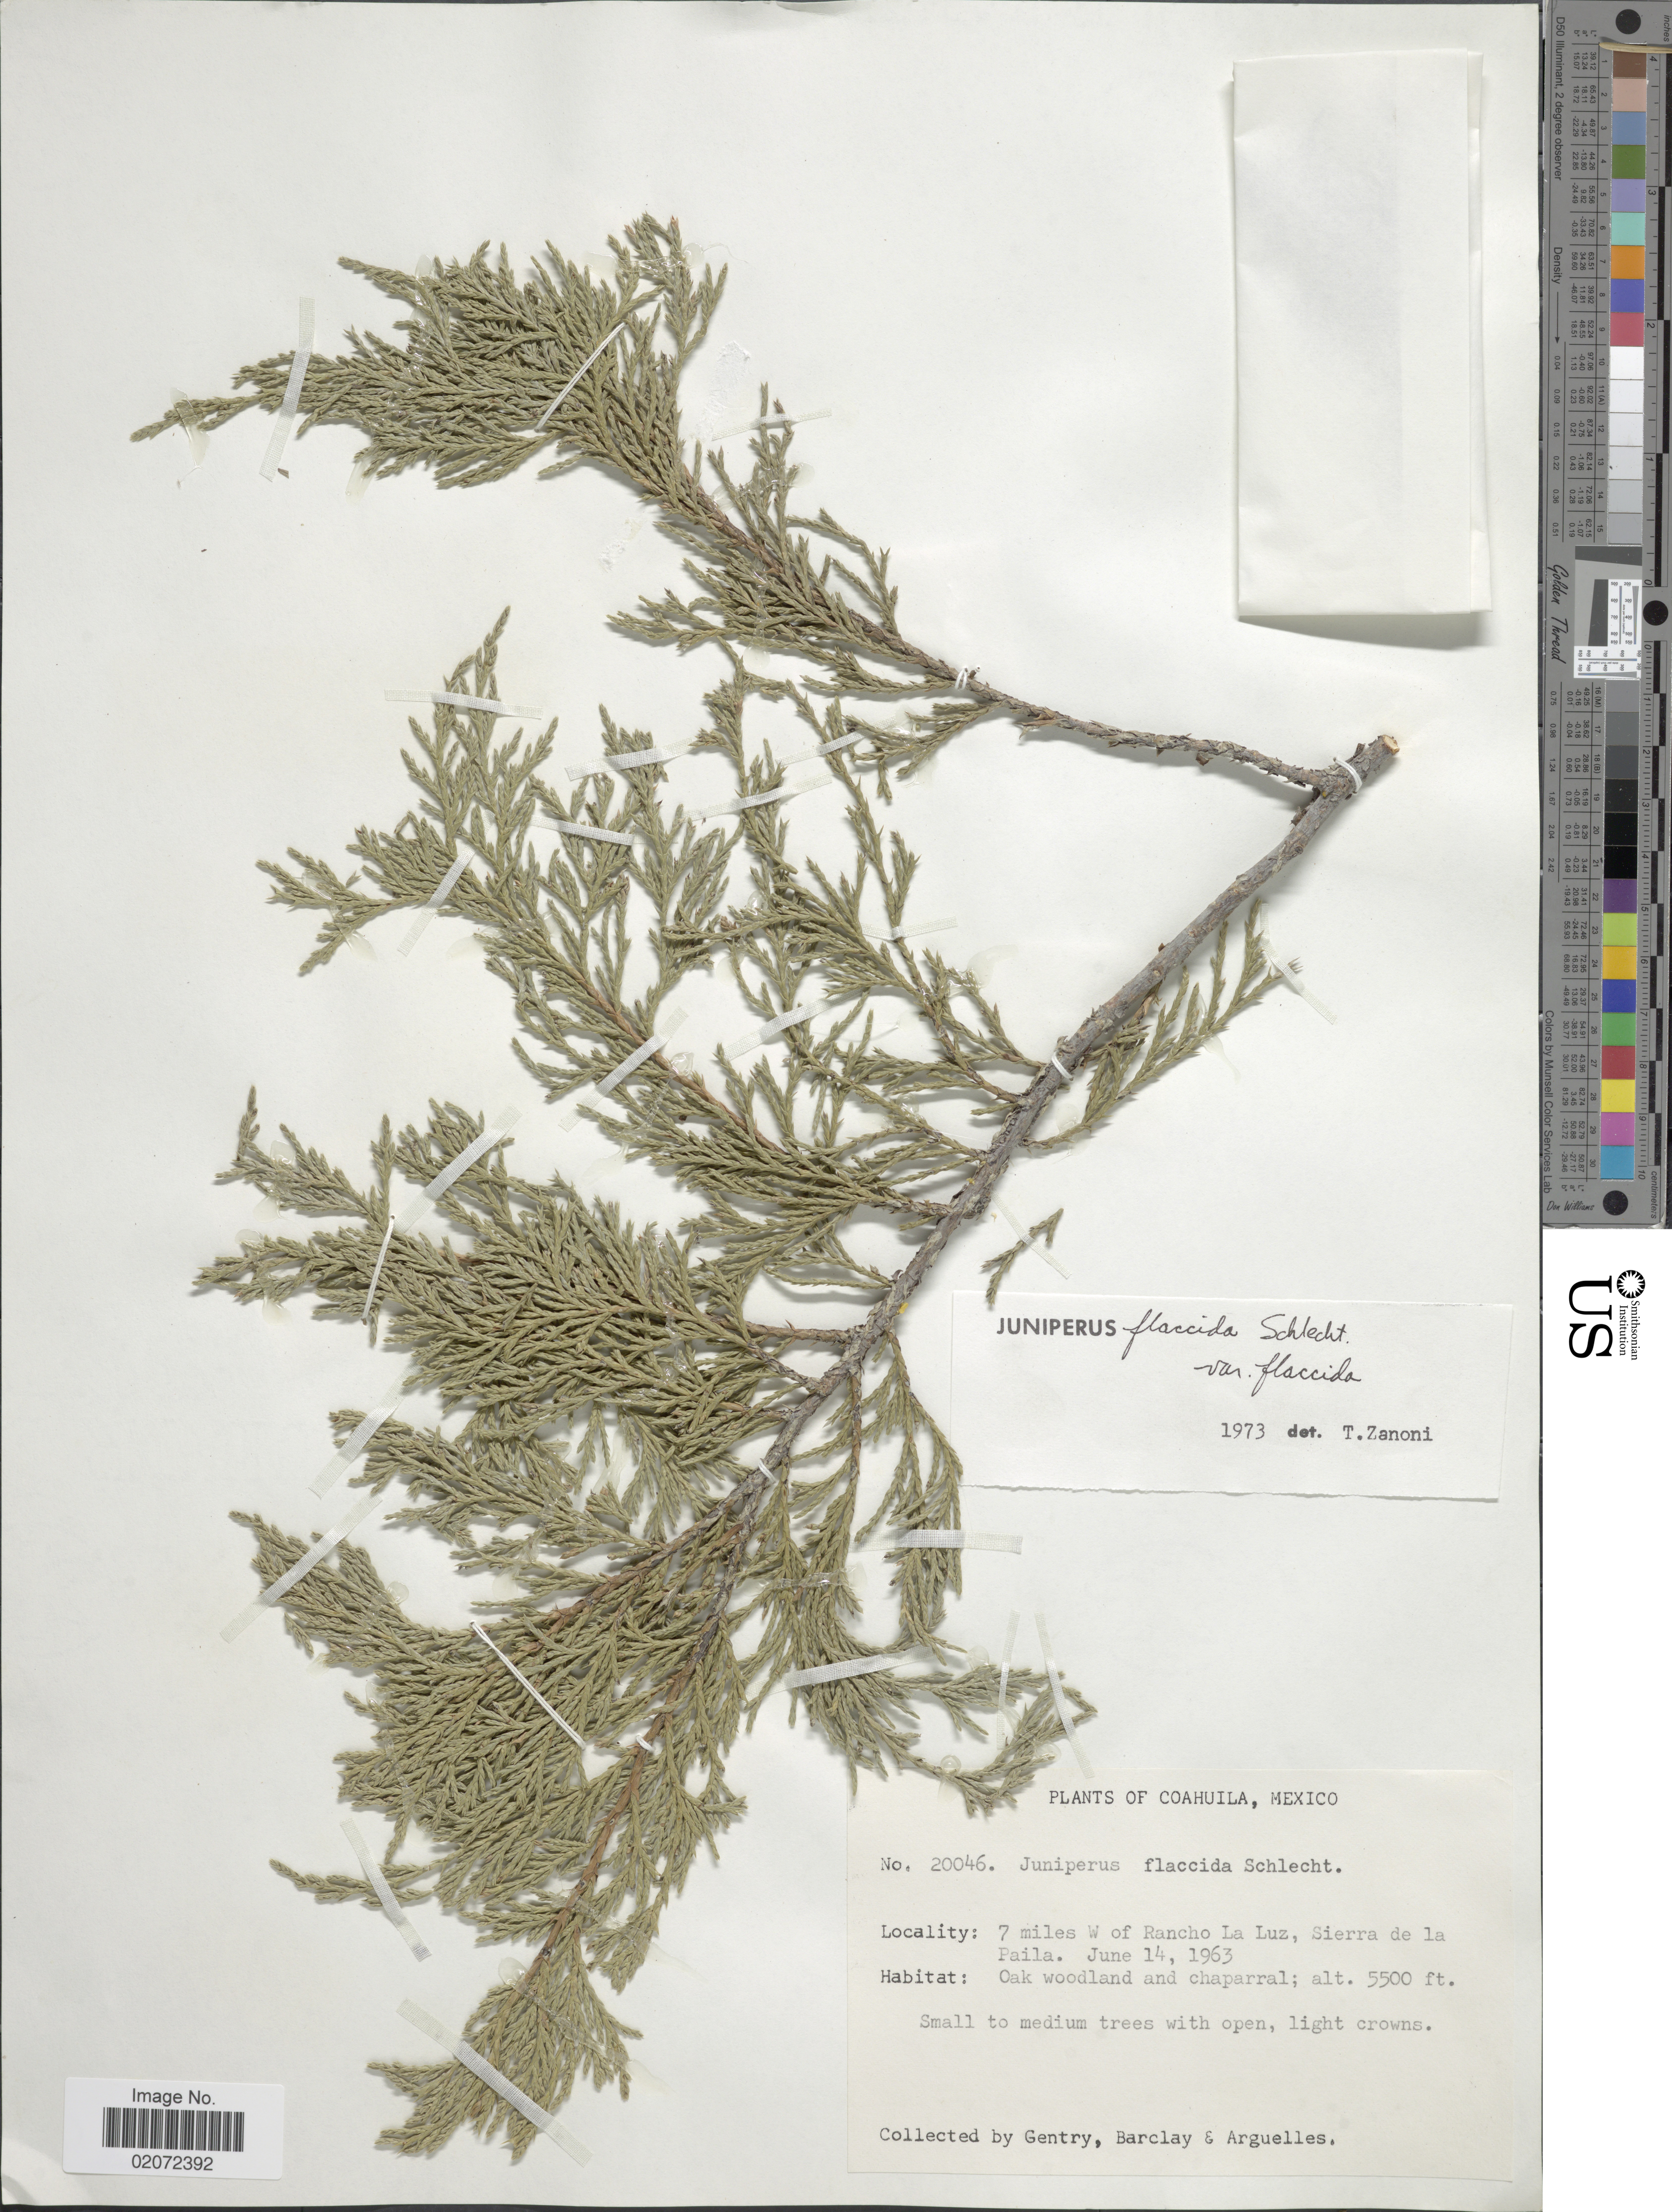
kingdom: Plantae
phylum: Tracheophyta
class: Pinopsida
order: Pinales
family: Cupressaceae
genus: Juniperus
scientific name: Juniperus flaccida var. flaccida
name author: Schltdl.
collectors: Gentry, --, -- Barclay & Arguelles, --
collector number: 20046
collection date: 1963-06-14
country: Mexico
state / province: Coahuila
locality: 7 miles W of Rancho La Luz, Sierra de la Paila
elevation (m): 1676